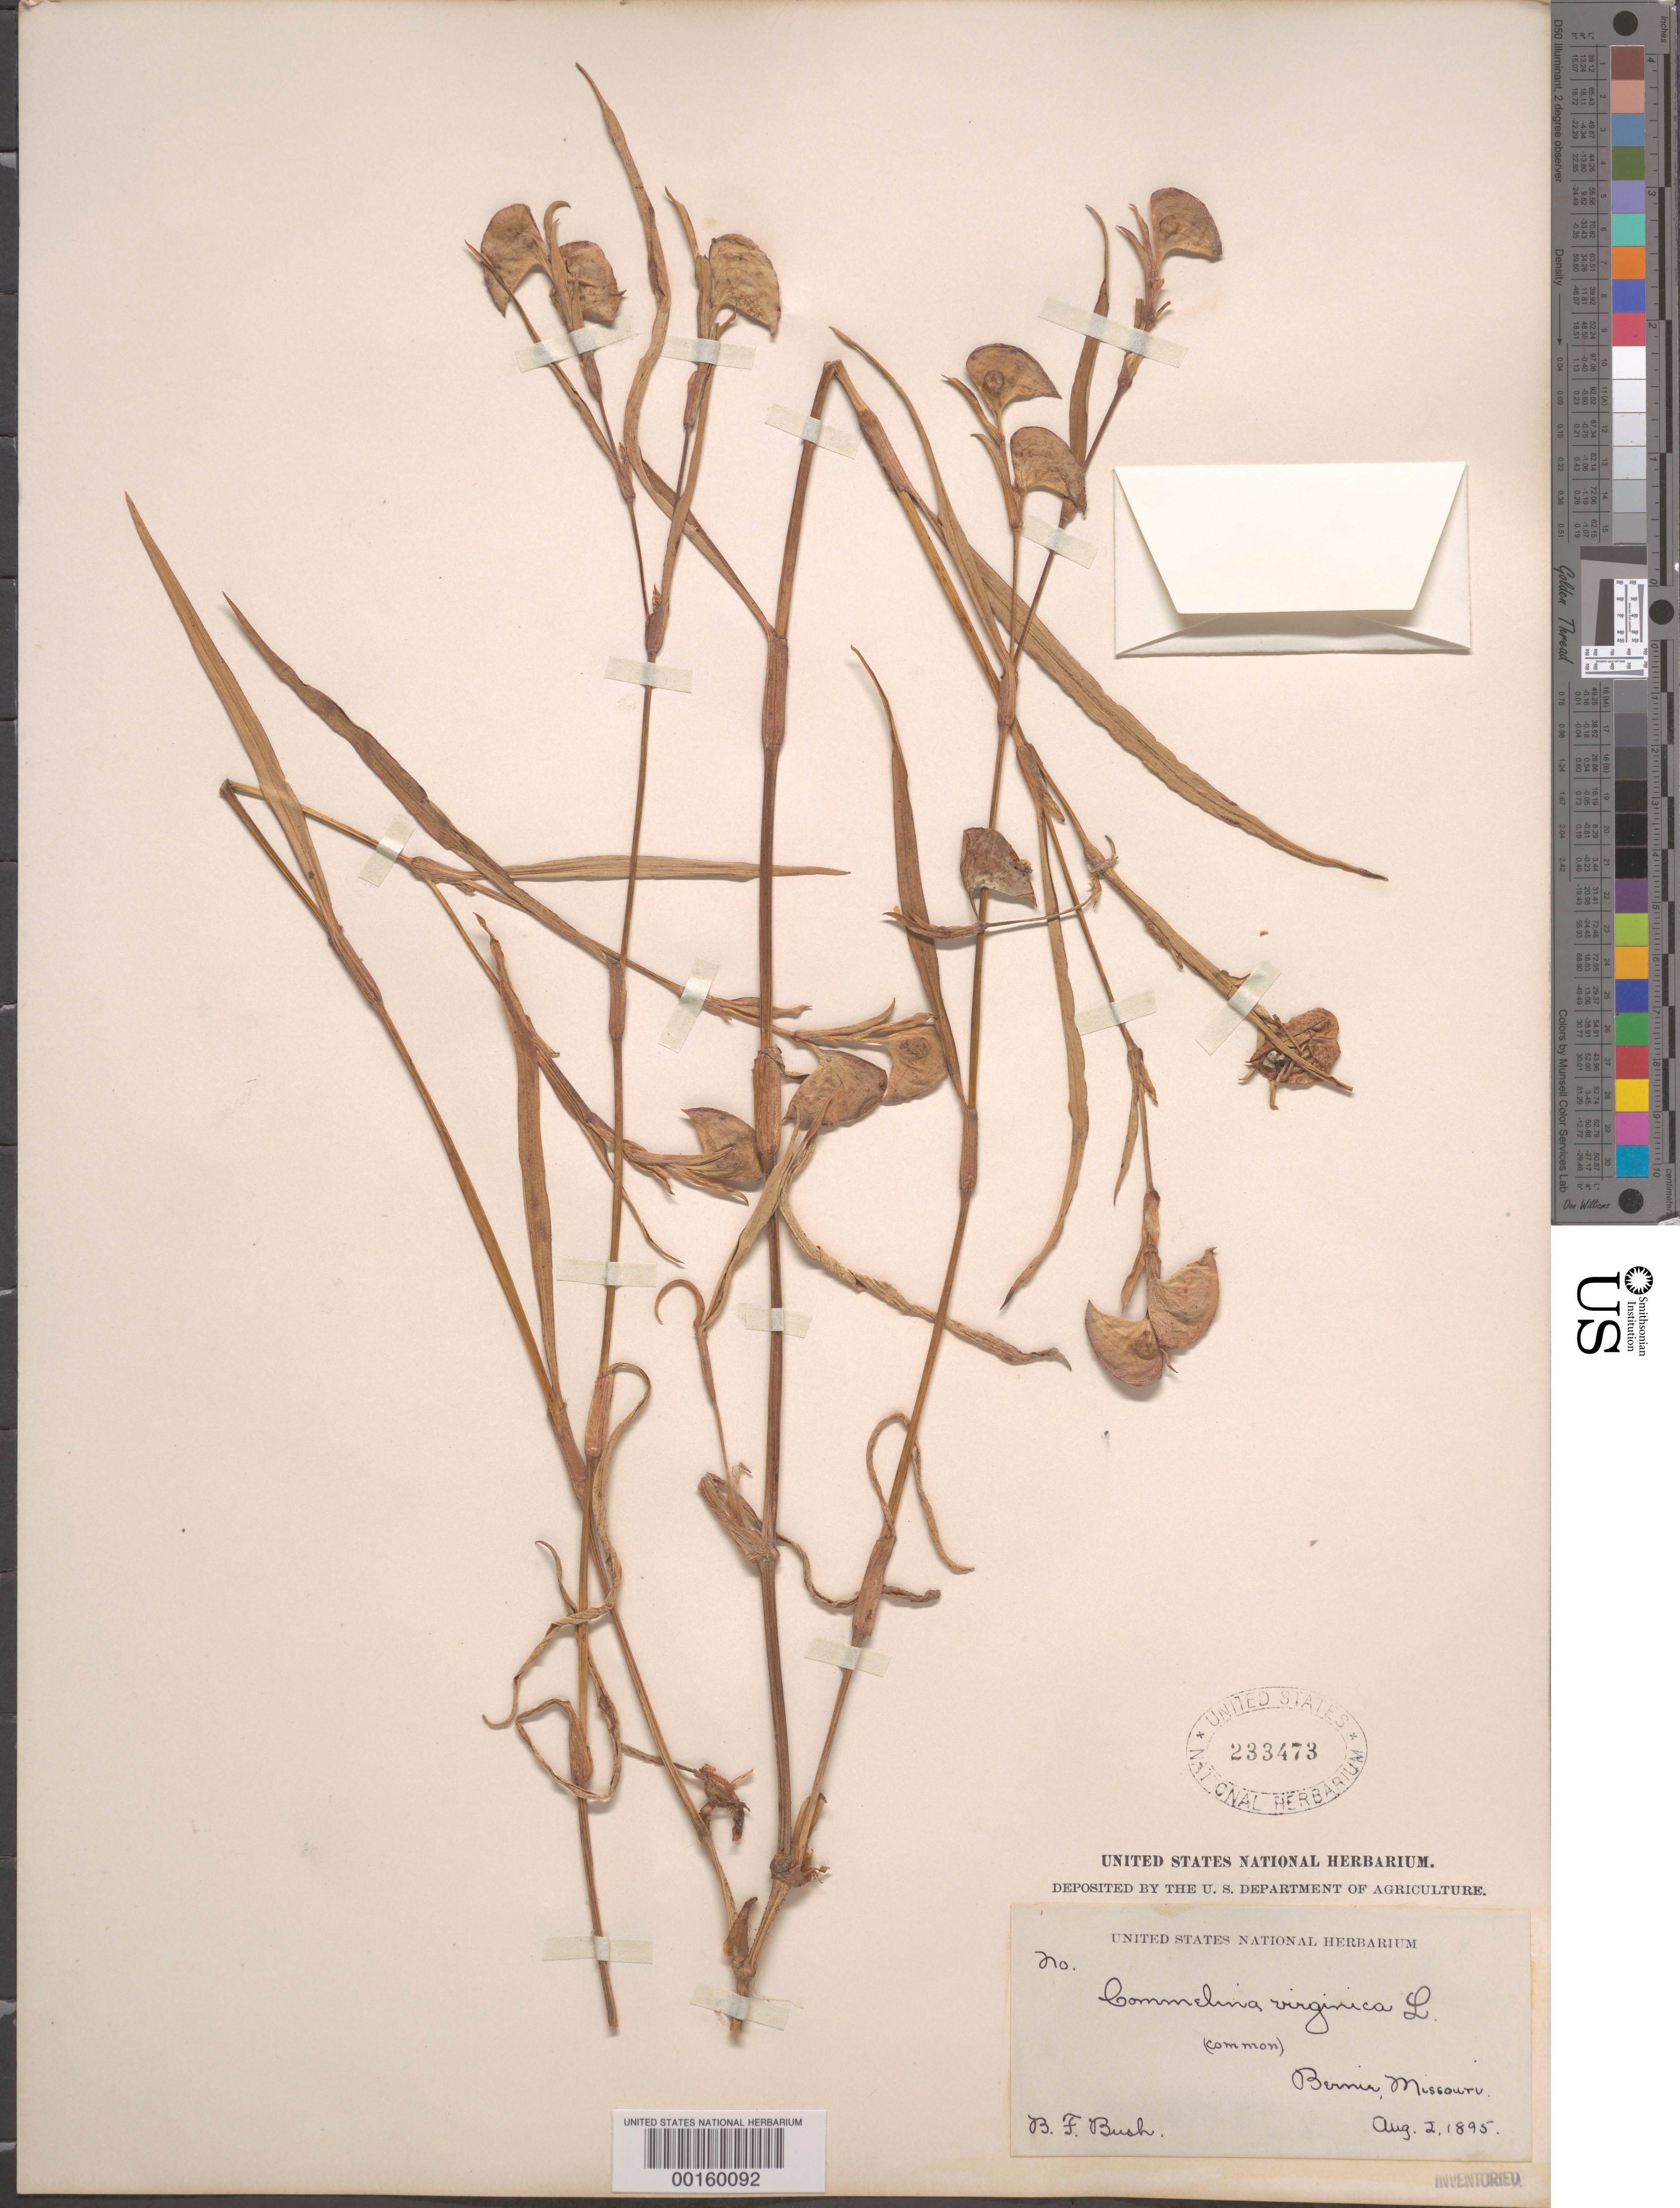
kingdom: Plantae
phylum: Tracheophyta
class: Liliopsida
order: Commelinales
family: Commelinaceae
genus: Commelina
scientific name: Commelina erecta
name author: L.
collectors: B. F. Bush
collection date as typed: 02 Aug 1895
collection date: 1895-08-02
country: United States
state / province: Kansas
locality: Bernie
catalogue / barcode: US 233473